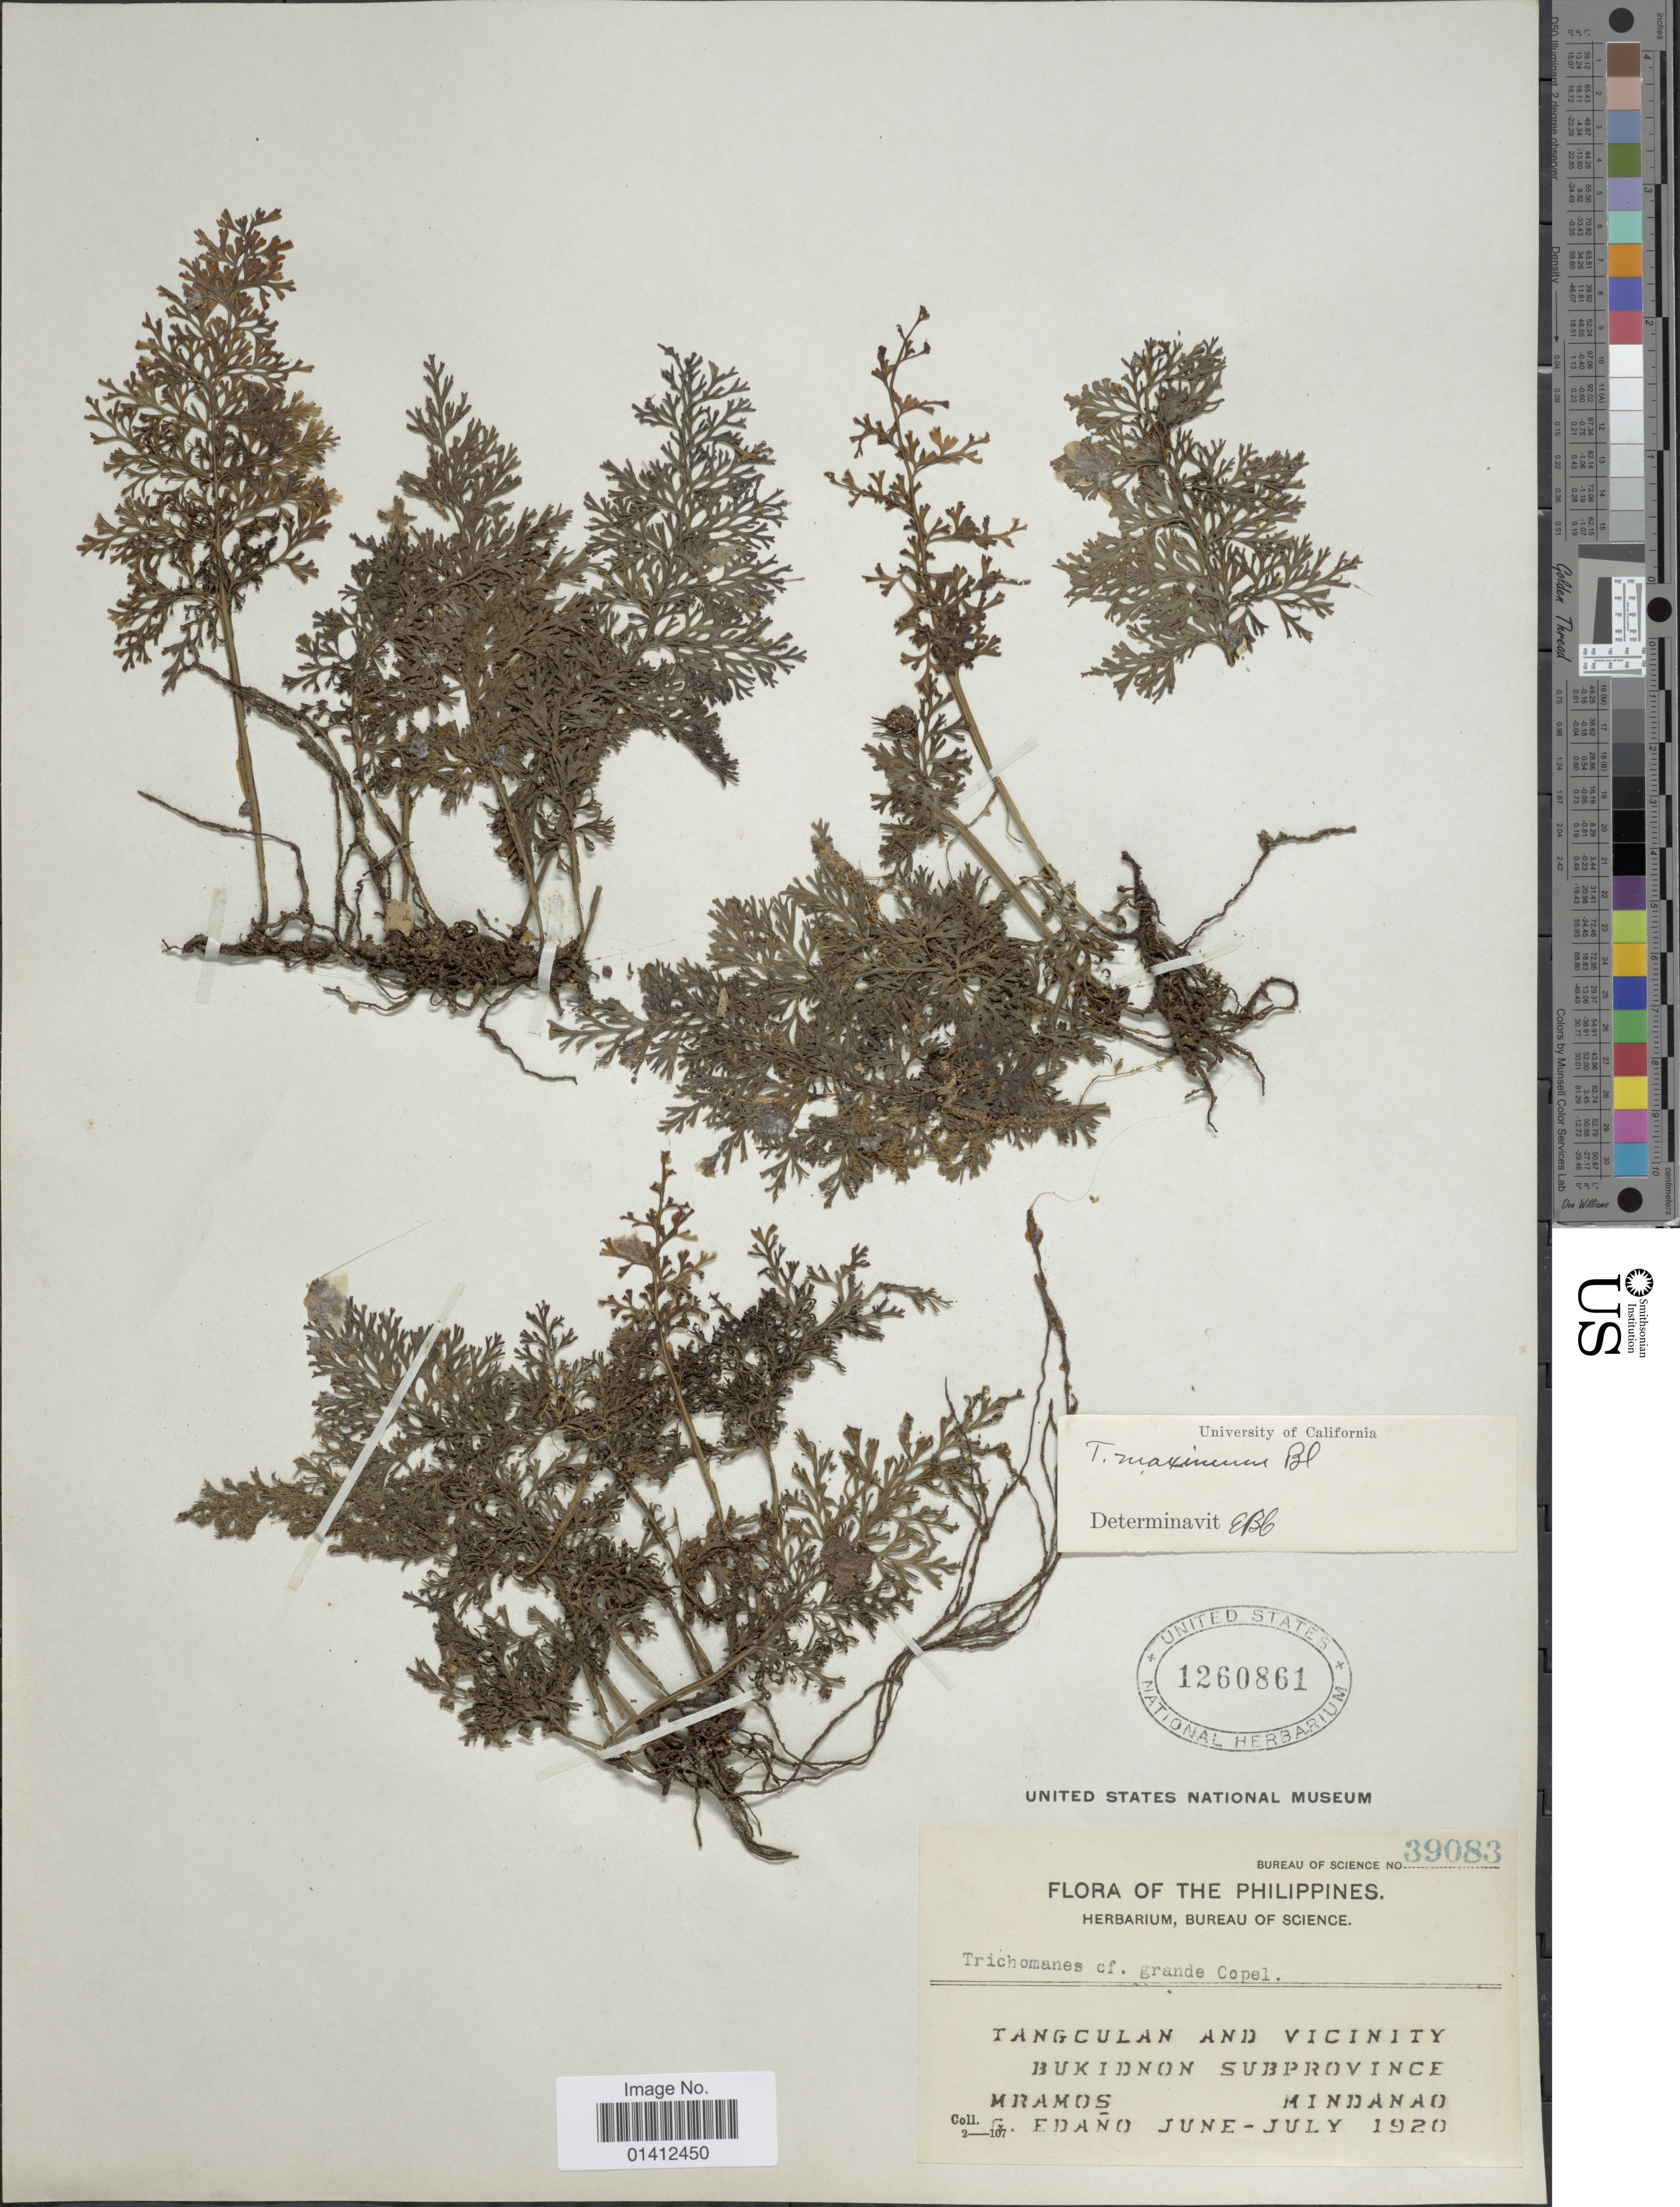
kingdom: Plantae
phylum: Tracheophyta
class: Polypodiopsida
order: Hymenophyllales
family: Hymenophyllaceae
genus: Vandenboschia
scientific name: Vandenboschia maxima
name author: (Blume) Copel.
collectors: M. Ramos & G. Edaño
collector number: Bureau of Science 39083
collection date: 1920-06/1920-07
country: Philippines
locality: Tangculan and vicinity Bukidnon subprovince Mindanao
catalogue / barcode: US 1260861